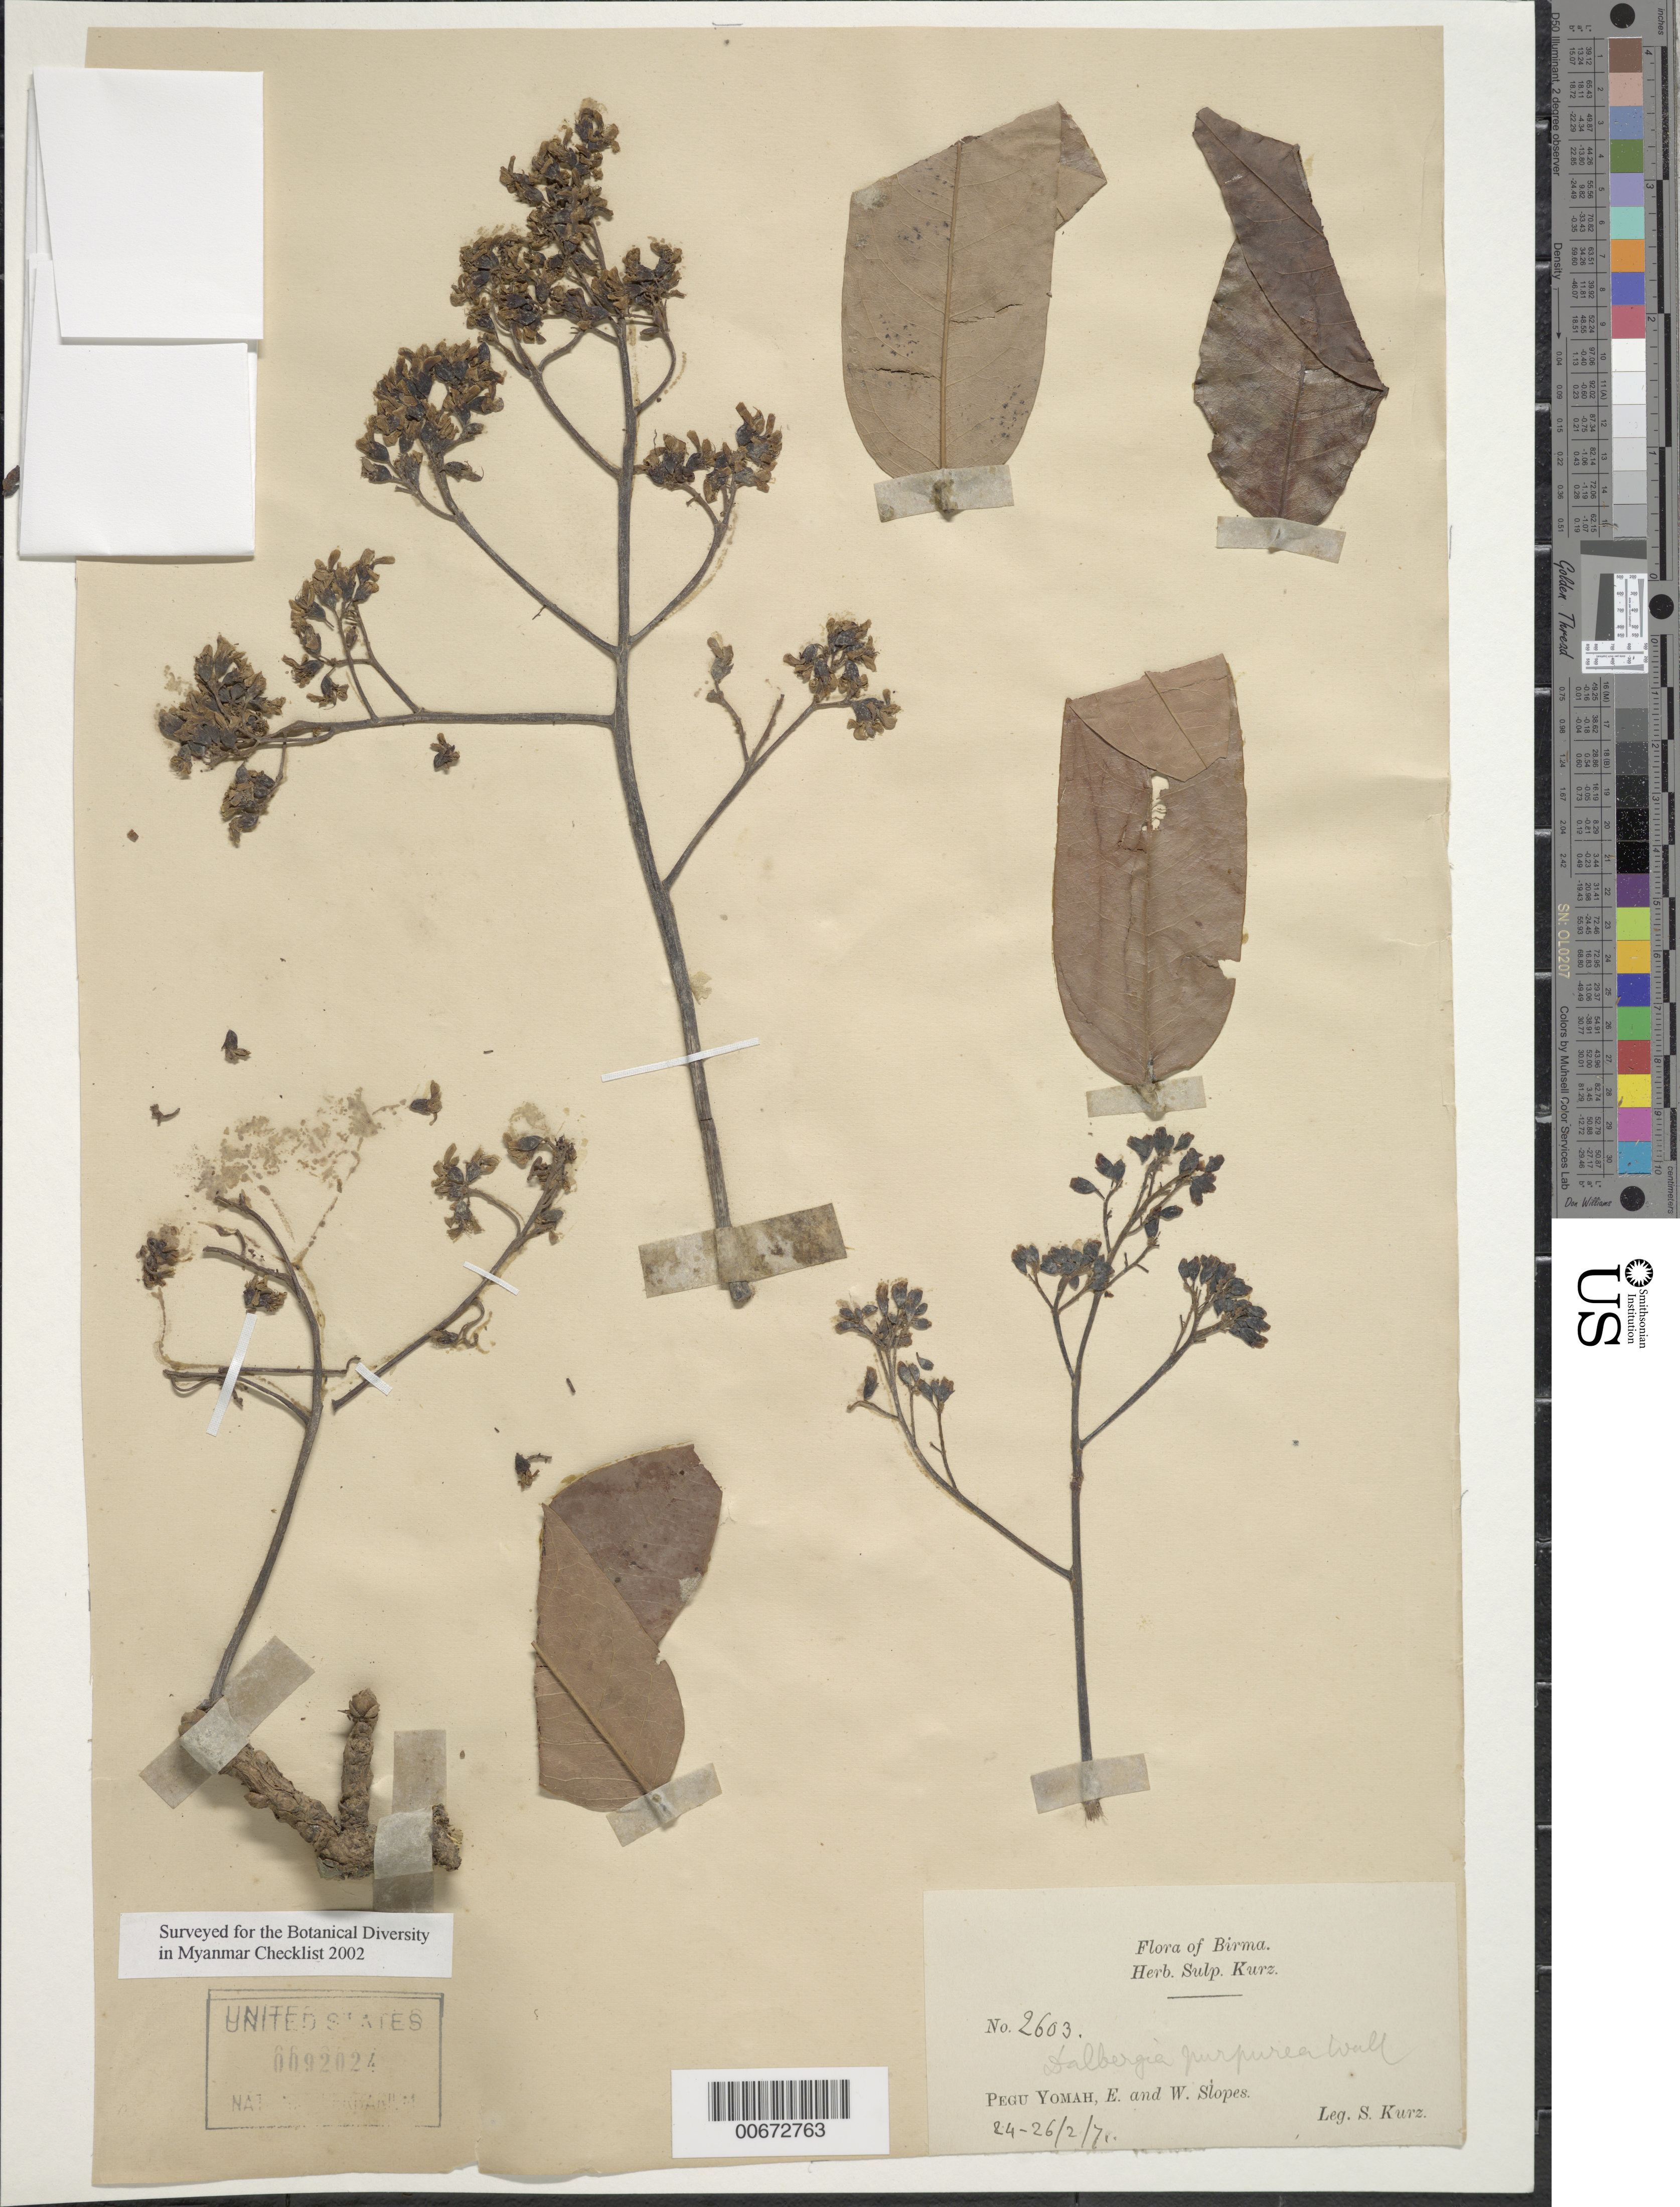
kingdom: Plantae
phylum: Tracheophyta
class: Magnoliopsida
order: Fabales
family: Fabaceae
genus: Dalbergia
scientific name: Dalbergia purpurea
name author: Wall.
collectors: S. Kurz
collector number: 2603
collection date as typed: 24 Feb 1870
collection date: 1870-02-24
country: Myanmar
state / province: Bago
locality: Pegu, Yomah.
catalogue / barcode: US 92024